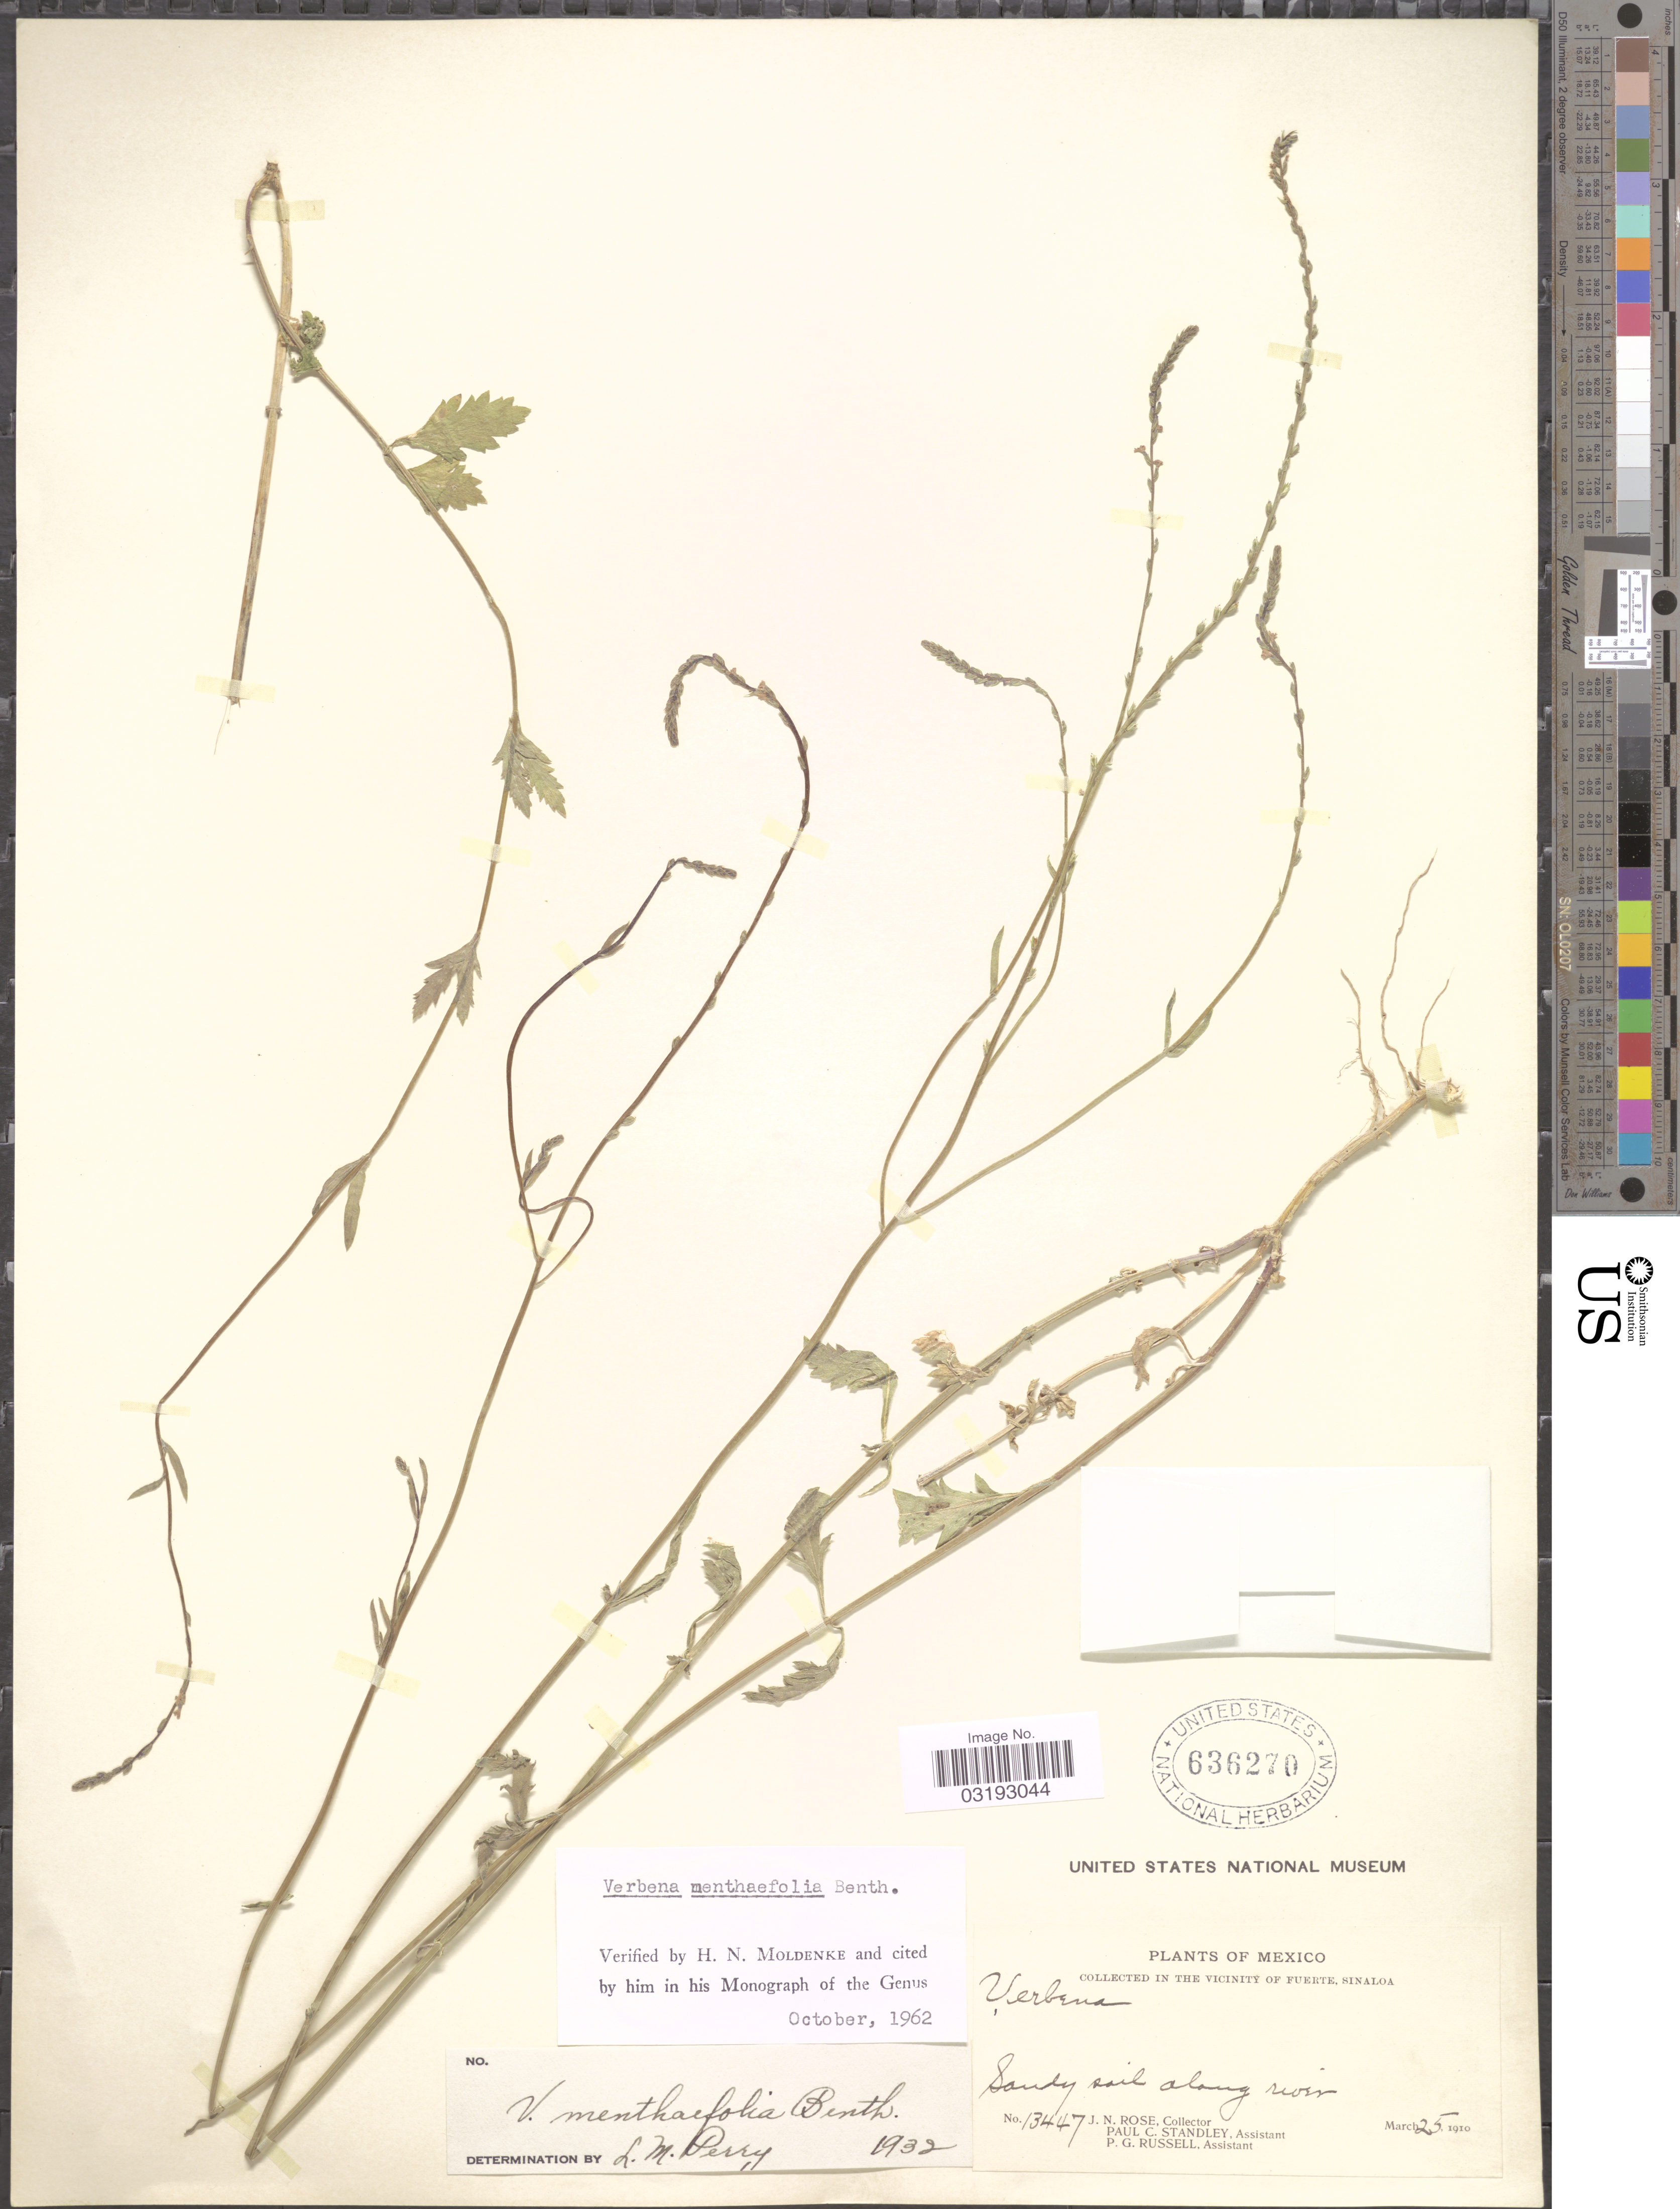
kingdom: Plantae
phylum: Tracheophyta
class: Magnoliopsida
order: Lamiales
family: Verbenaceae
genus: Verbena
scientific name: Verbena menthaefolia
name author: Benth.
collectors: J. N. Rose, P. C. Standley & P. G. Russell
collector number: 13447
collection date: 1910-03-25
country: Mexico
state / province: Sinaloa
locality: In the vicinity of Fuerte.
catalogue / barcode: US 636270